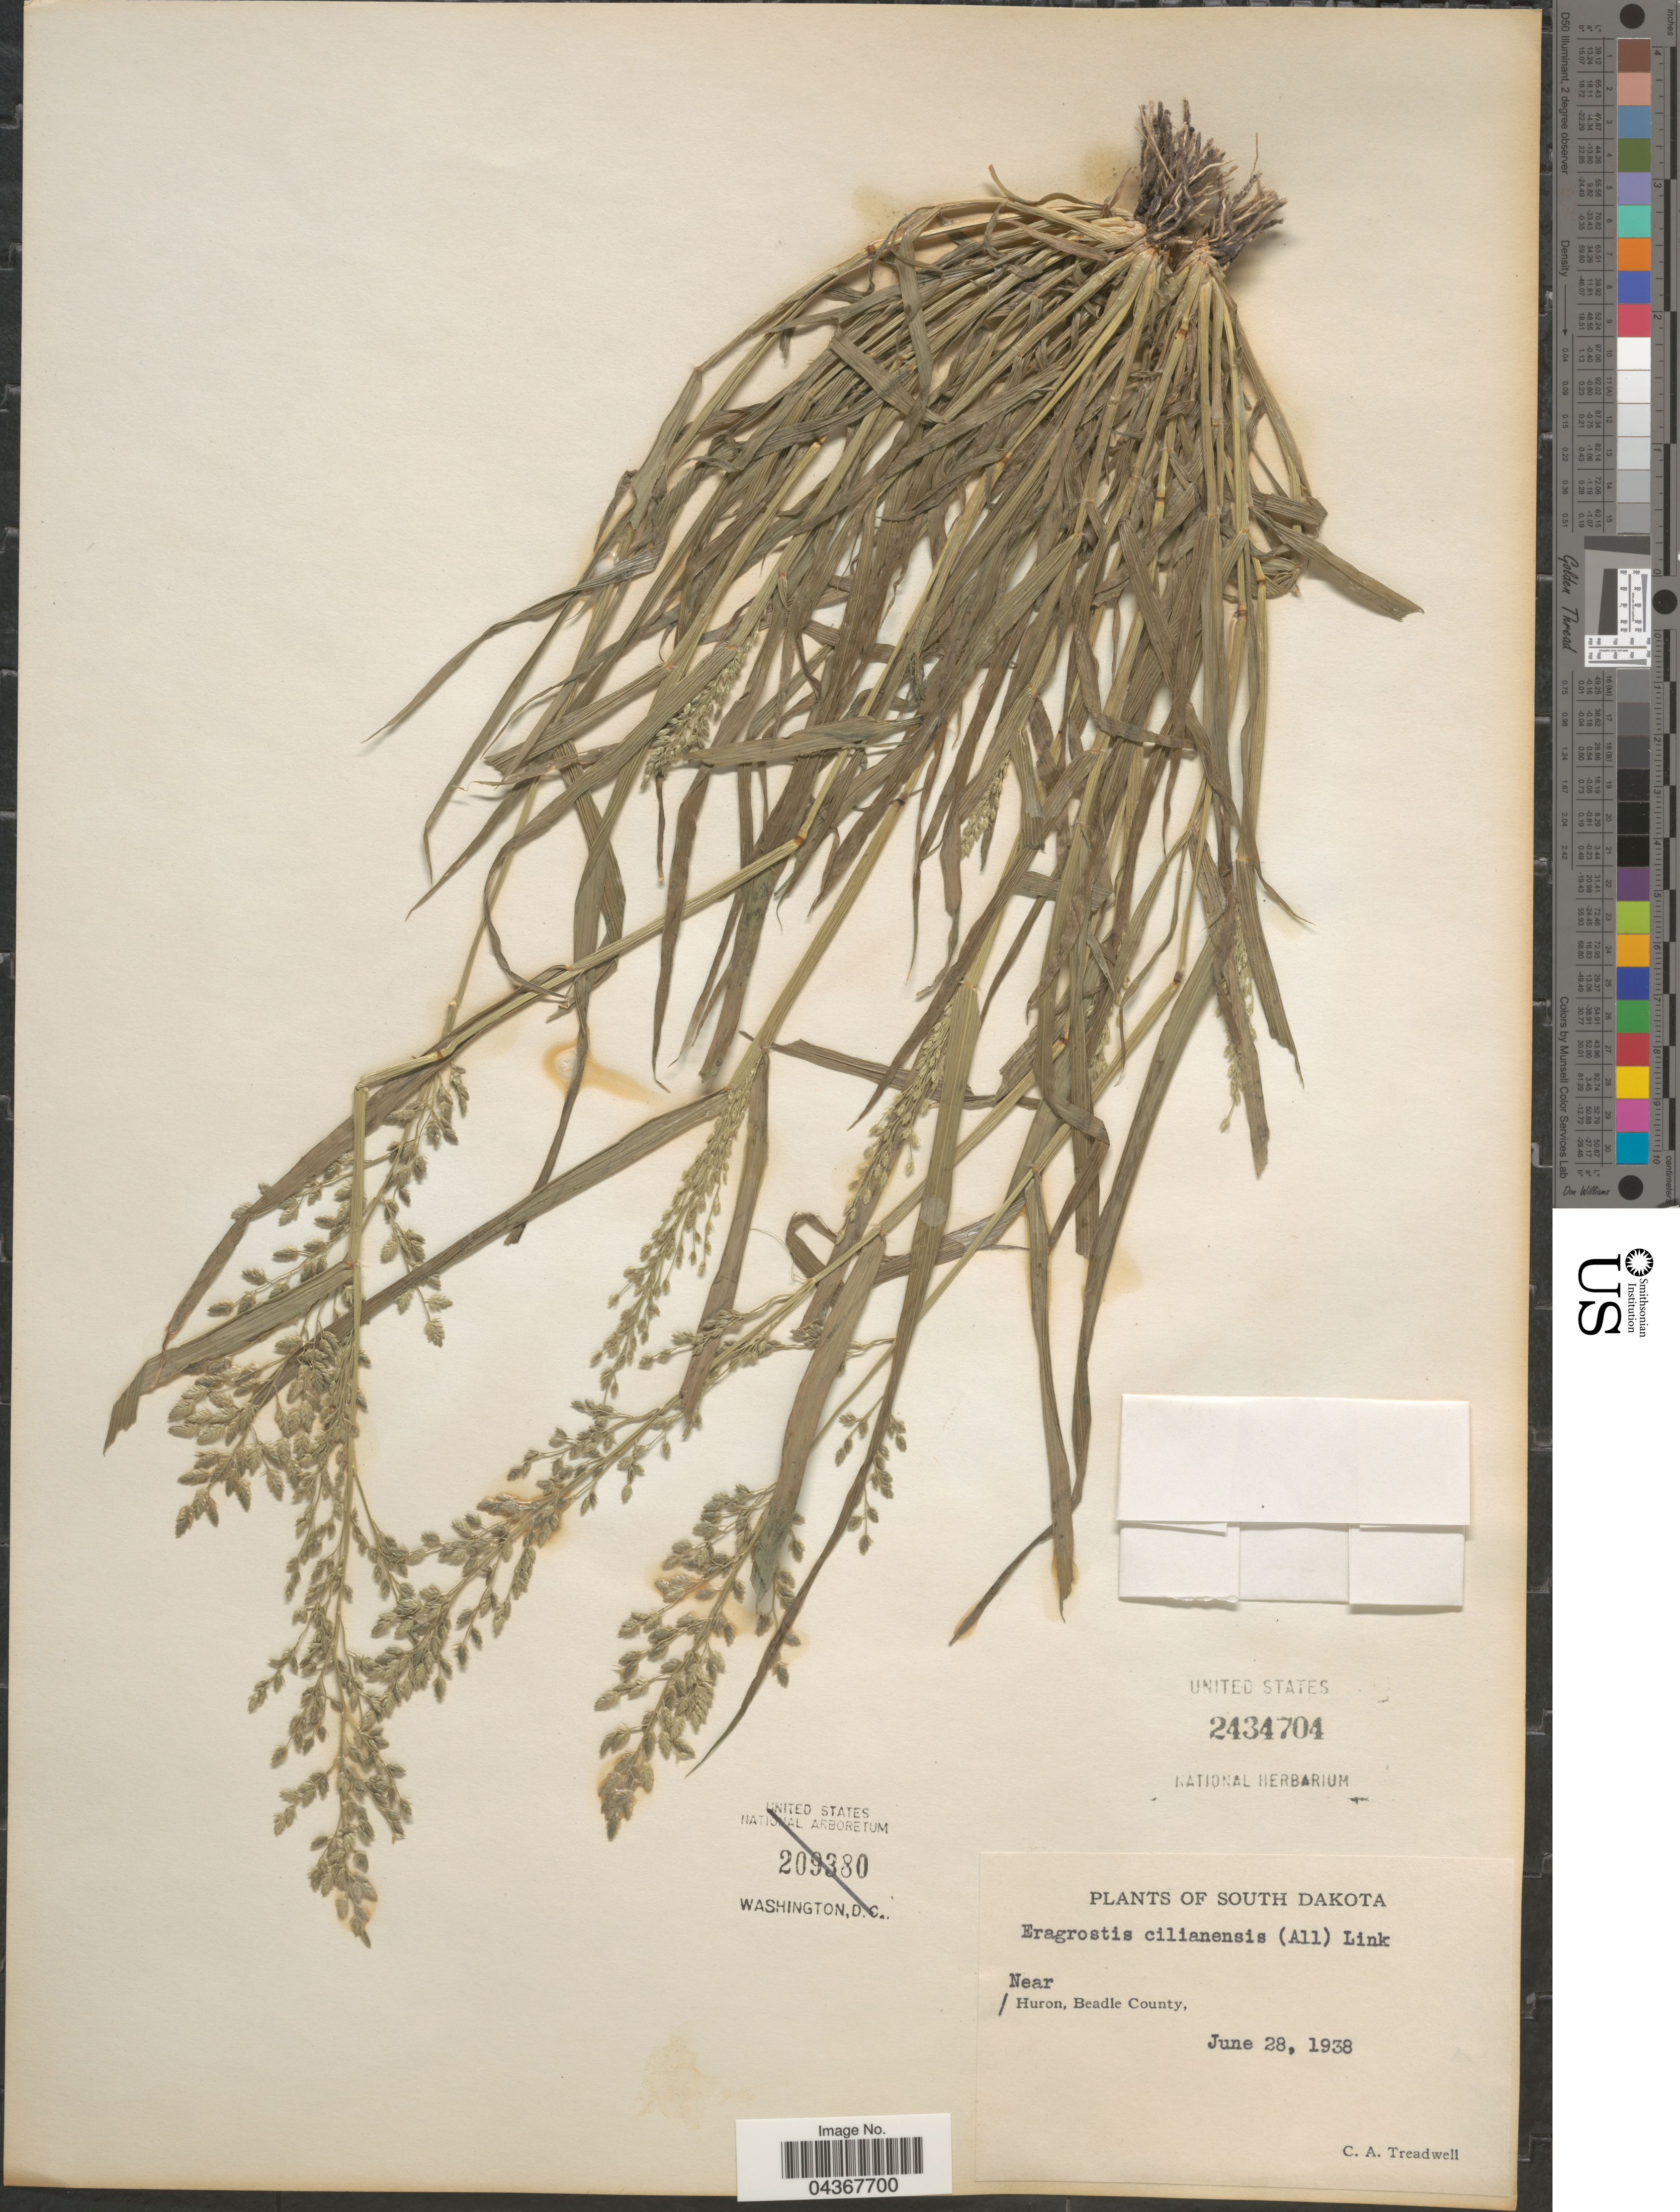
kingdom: Plantae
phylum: Tracheophyta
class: Liliopsida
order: Poales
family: Poaceae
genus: Eragrostis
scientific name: Eragrostis cilianensis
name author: (Bellardi) Vignolo ex Janch.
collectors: C. Treadwell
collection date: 1938-06-28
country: United States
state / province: South Dakota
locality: Near Huron, Beadle County.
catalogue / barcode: US 2434704